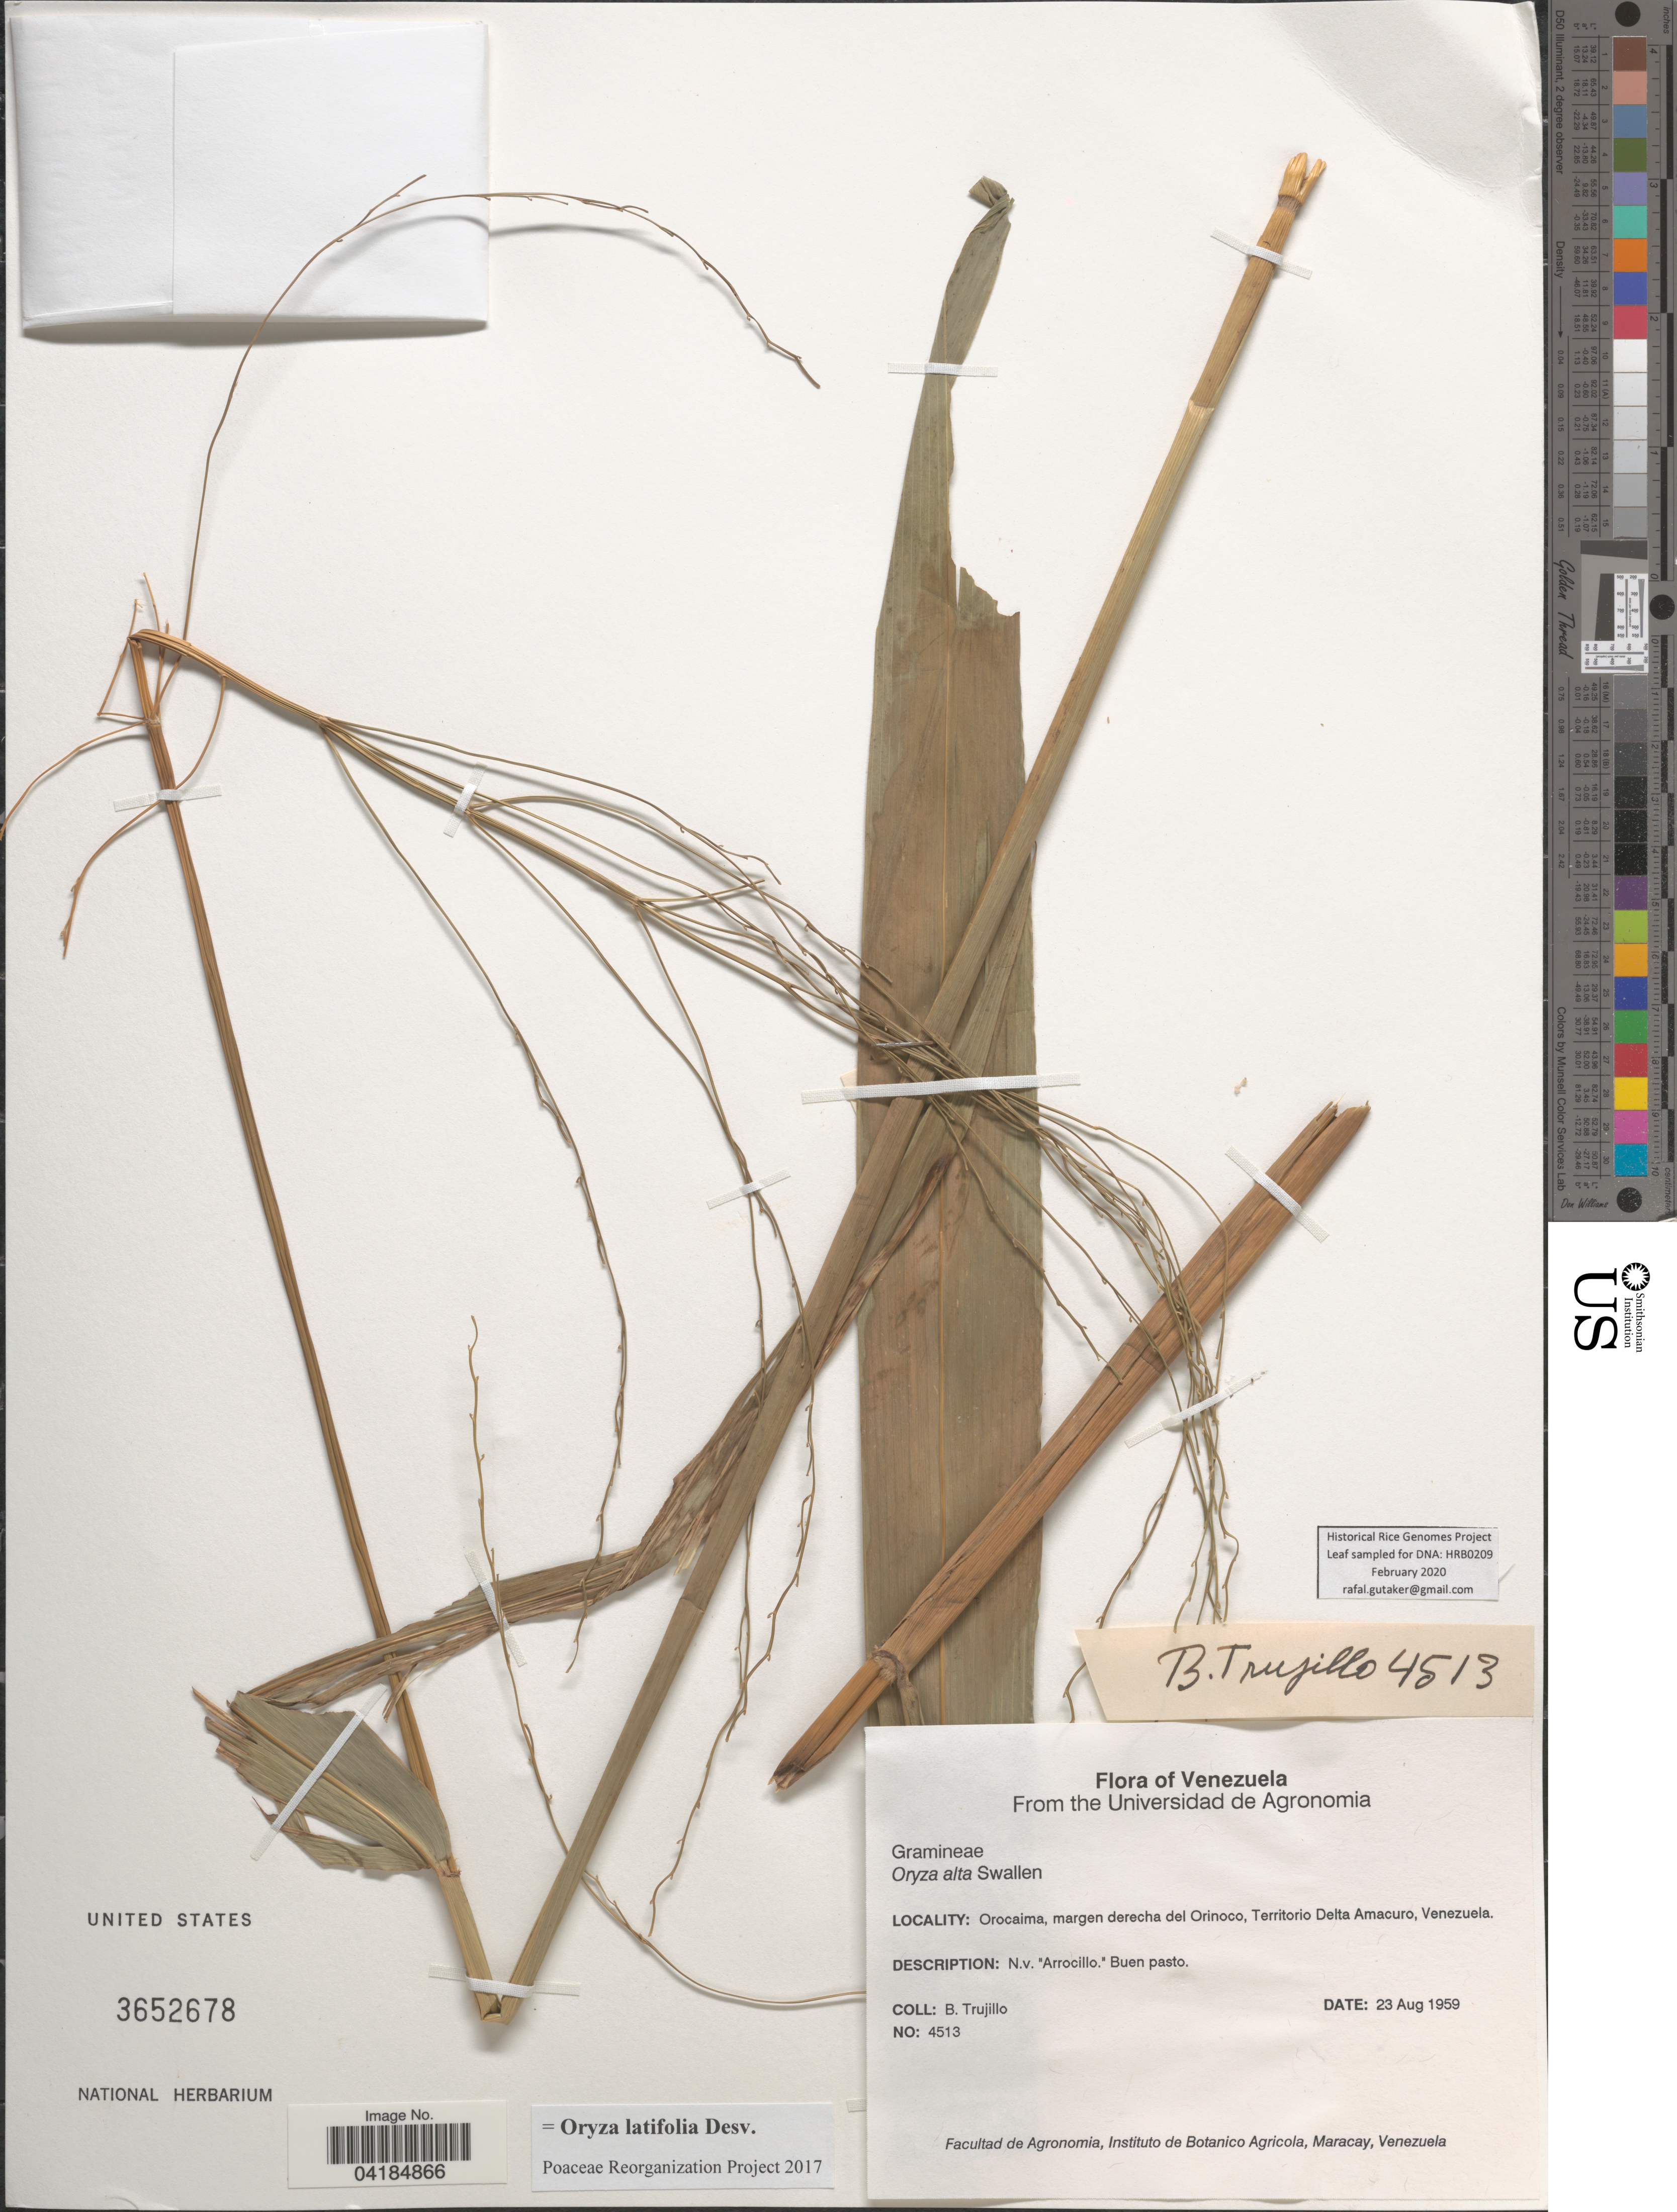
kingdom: Plantae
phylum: Tracheophyta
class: Liliopsida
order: Poales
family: Poaceae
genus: Oryza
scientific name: Oryza latifolia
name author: Desv.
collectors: B. Trujillo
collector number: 4513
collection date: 1959-08-23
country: Venezuela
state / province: Delta Amacuro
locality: Orocaima, margen derecha del Orinoco.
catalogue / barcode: US 3652678